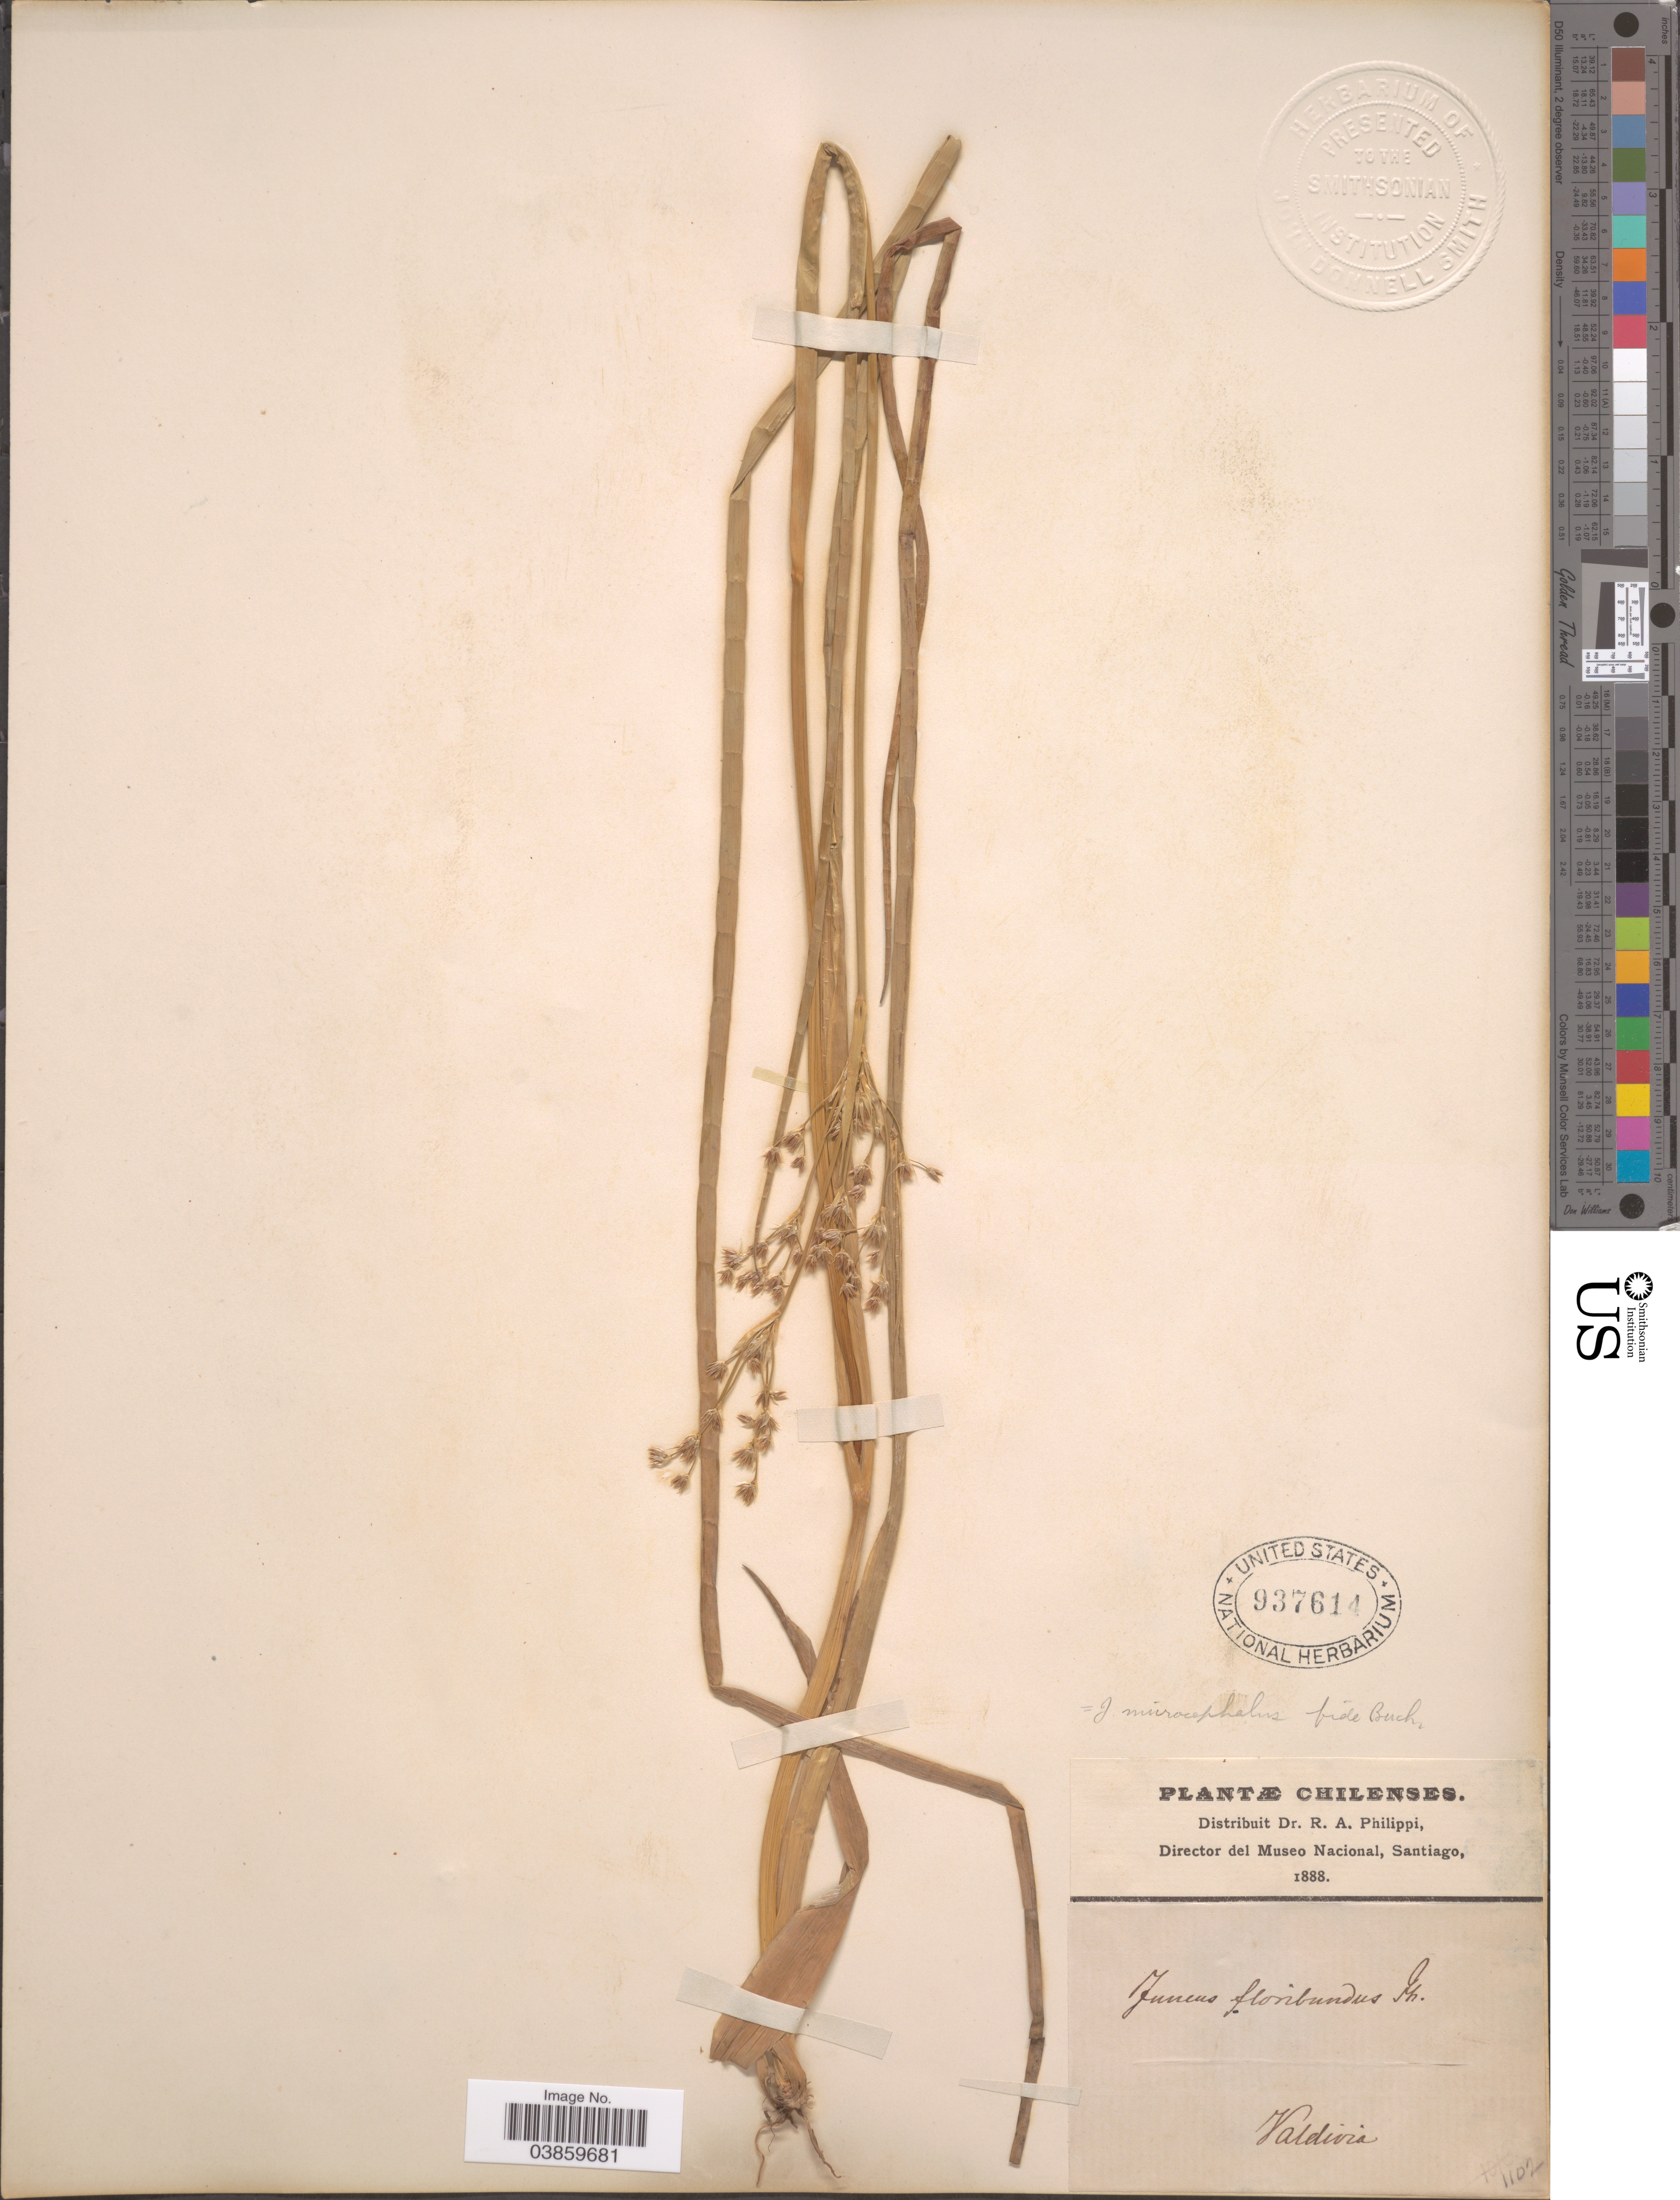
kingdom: Plantae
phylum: Tracheophyta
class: Liliopsida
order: Poales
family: Juncaceae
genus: Juncus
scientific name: Juncus microcephalus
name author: Kunth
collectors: ex. herb. R.A. Philippi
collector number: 1102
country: Chile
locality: Valdivia.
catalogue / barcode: US 937614